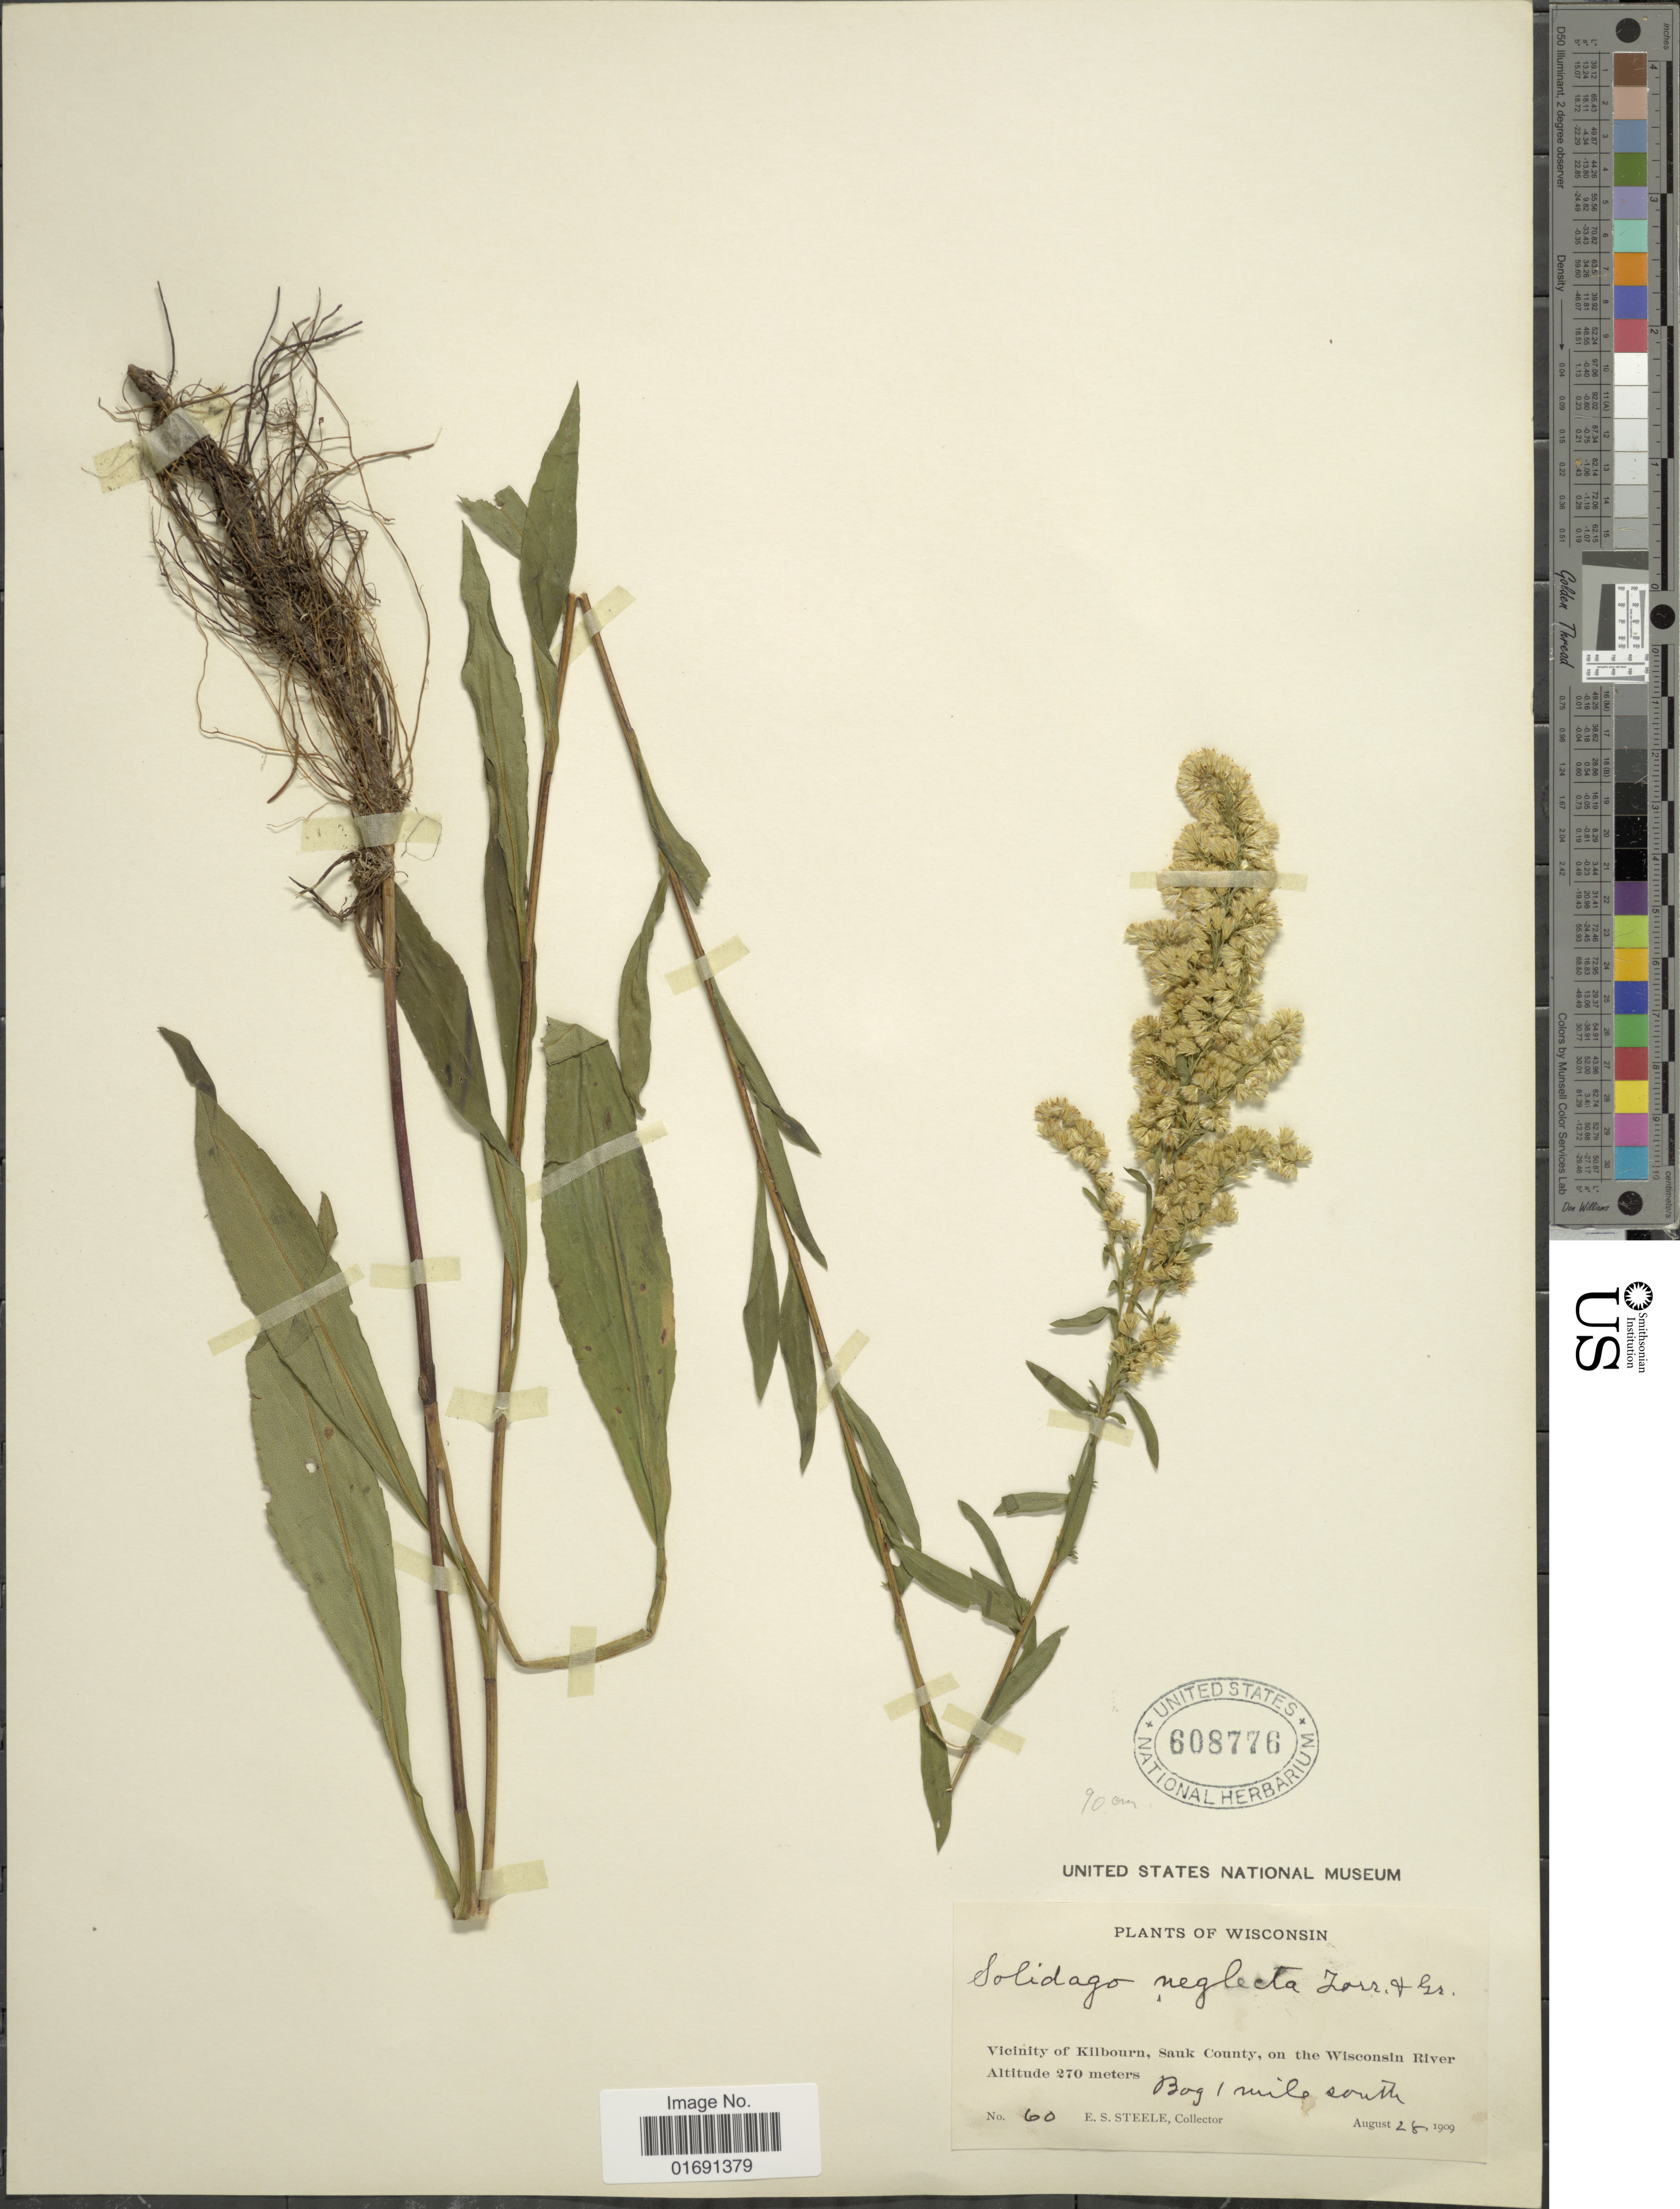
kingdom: Plantae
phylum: Tracheophyta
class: Magnoliopsida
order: Asterales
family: Asteraceae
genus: Solidago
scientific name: Solidago uniligulata var. neglecta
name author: Fernald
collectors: E. Steele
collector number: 60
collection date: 1909-08-28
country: United States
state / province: Wisconsin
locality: Vicinity of Kilbourn, Sauk County, on the Wisconsin River, bog 1 miles south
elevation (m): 270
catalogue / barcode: US 608776